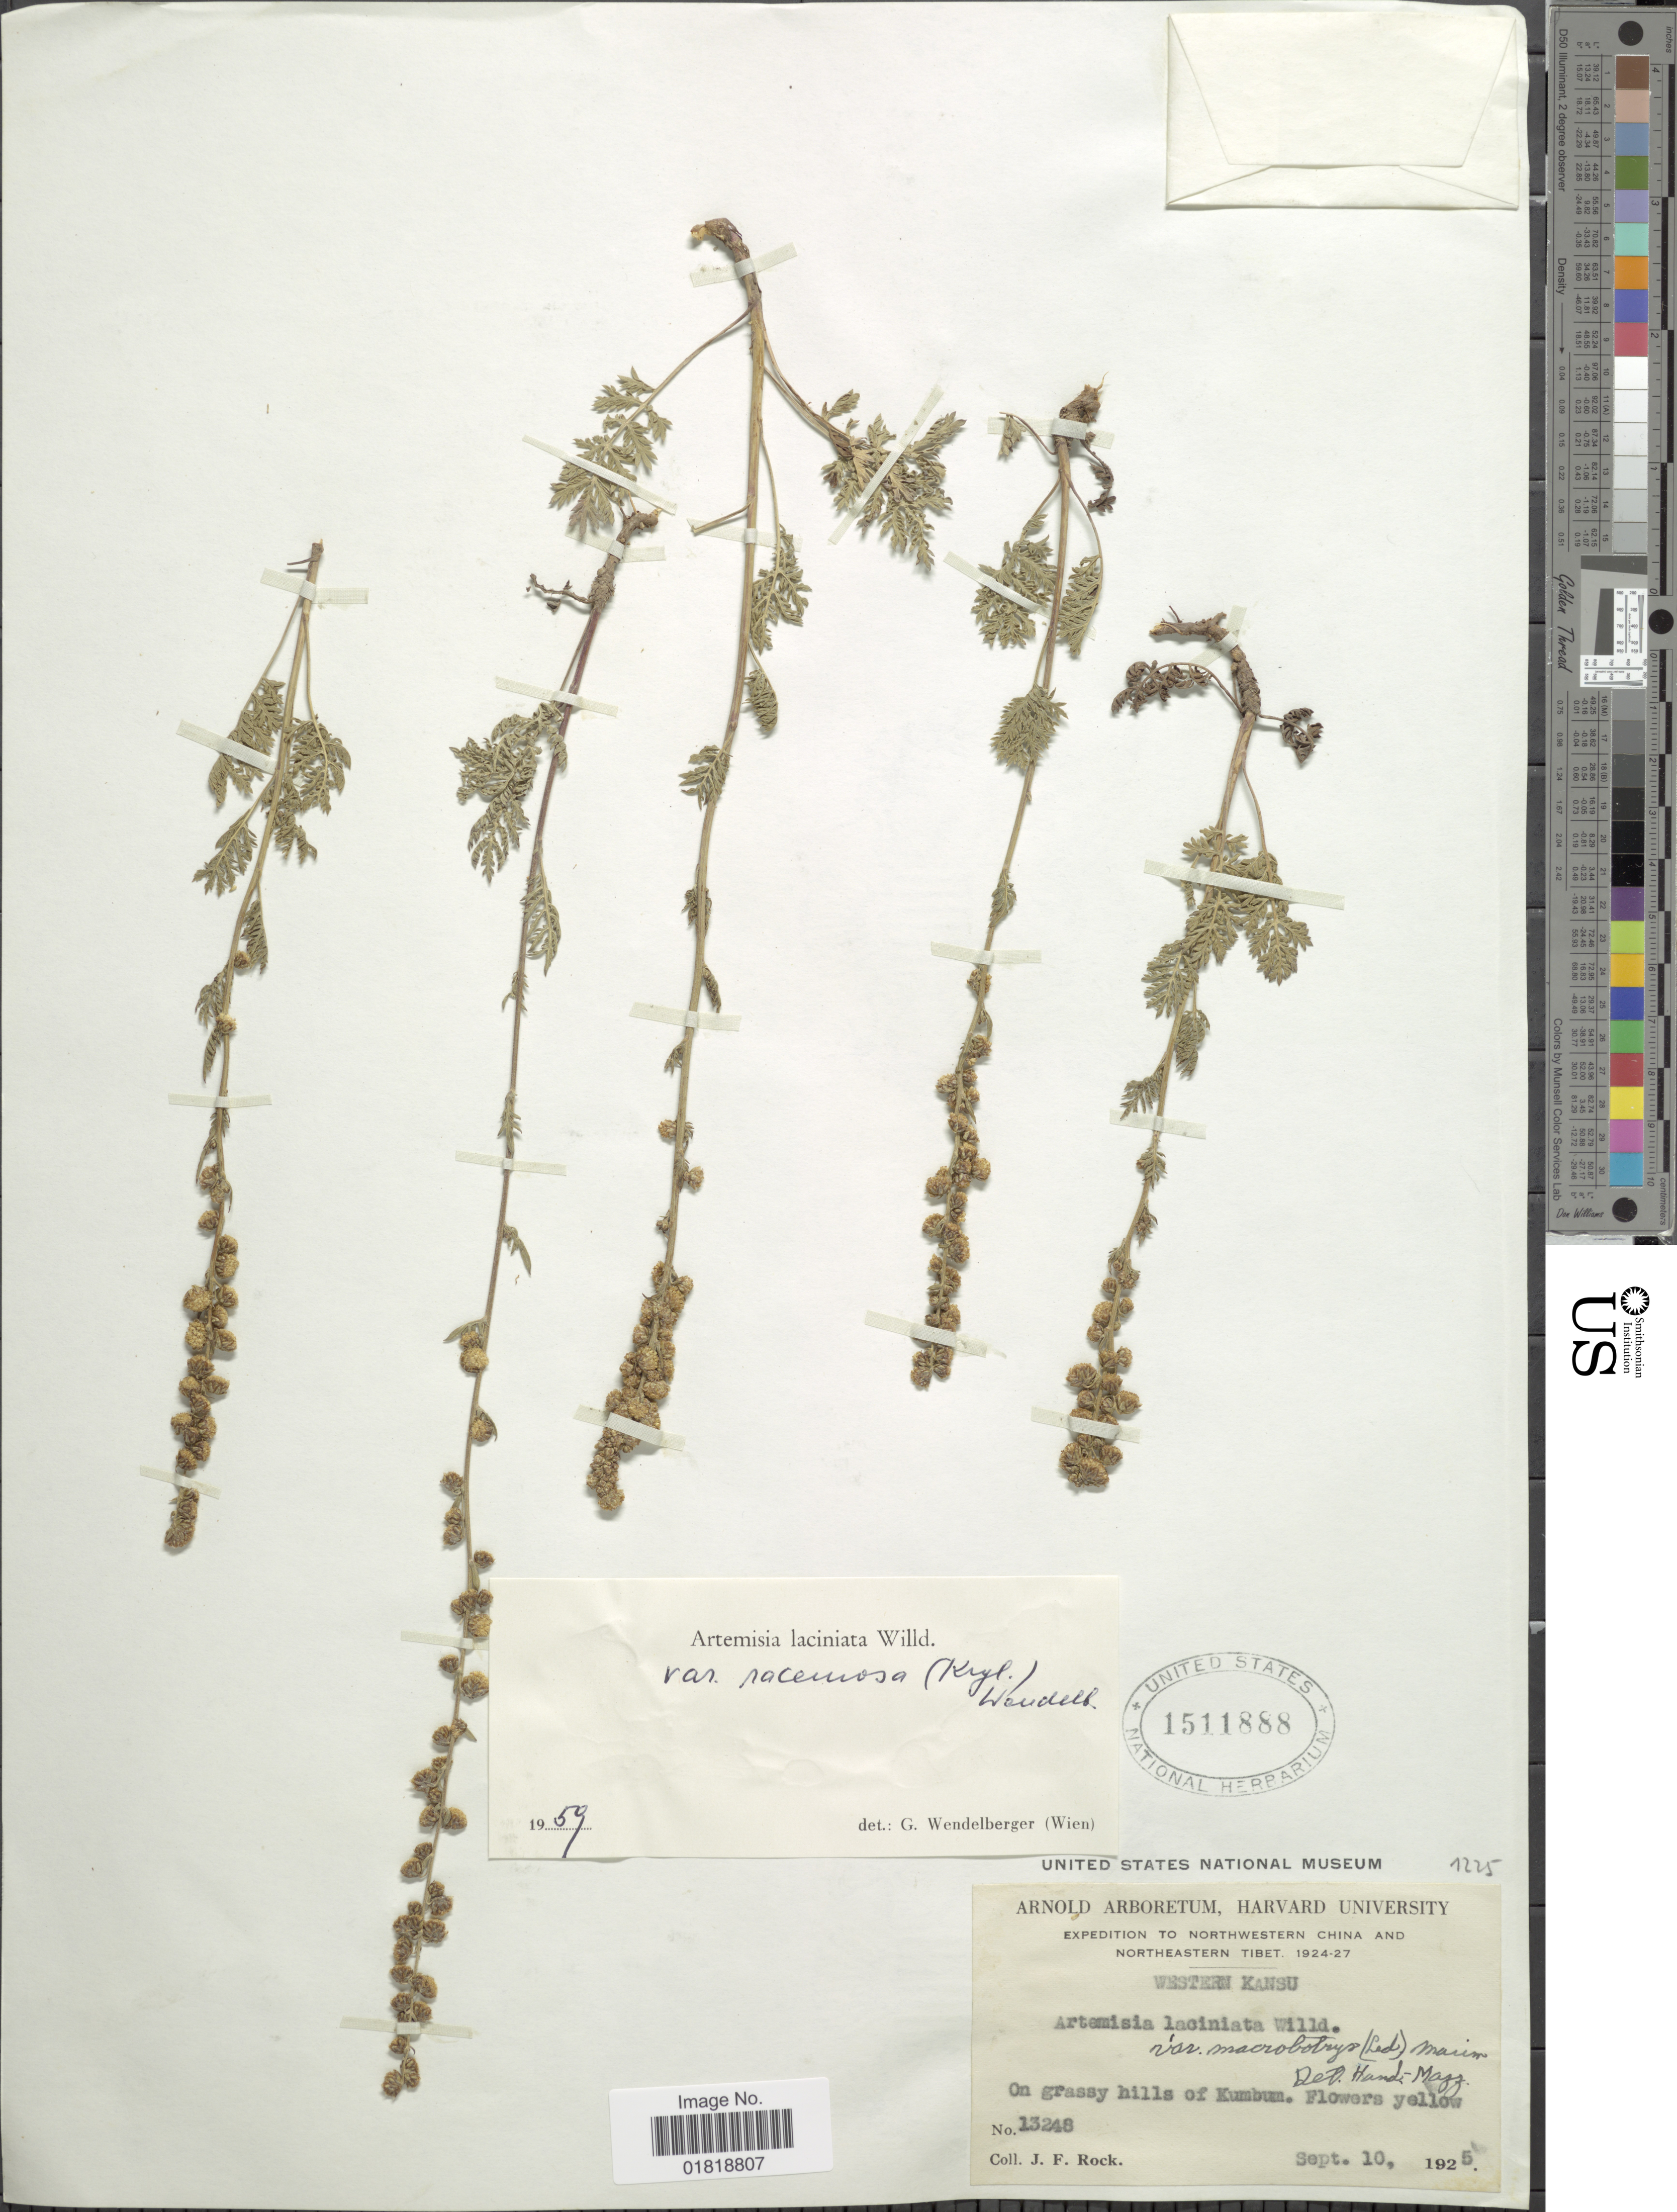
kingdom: Plantae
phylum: Tracheophyta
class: Magnoliopsida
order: Asterales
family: Asteraceae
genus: Artemisia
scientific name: Artemisia laciniata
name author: Willd.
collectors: J. F. Rock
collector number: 13248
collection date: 1925-09-10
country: China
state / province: Xizang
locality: Northerstern China and Northeastern Tibet, on grassy hills of Kumbum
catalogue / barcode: US 1511888